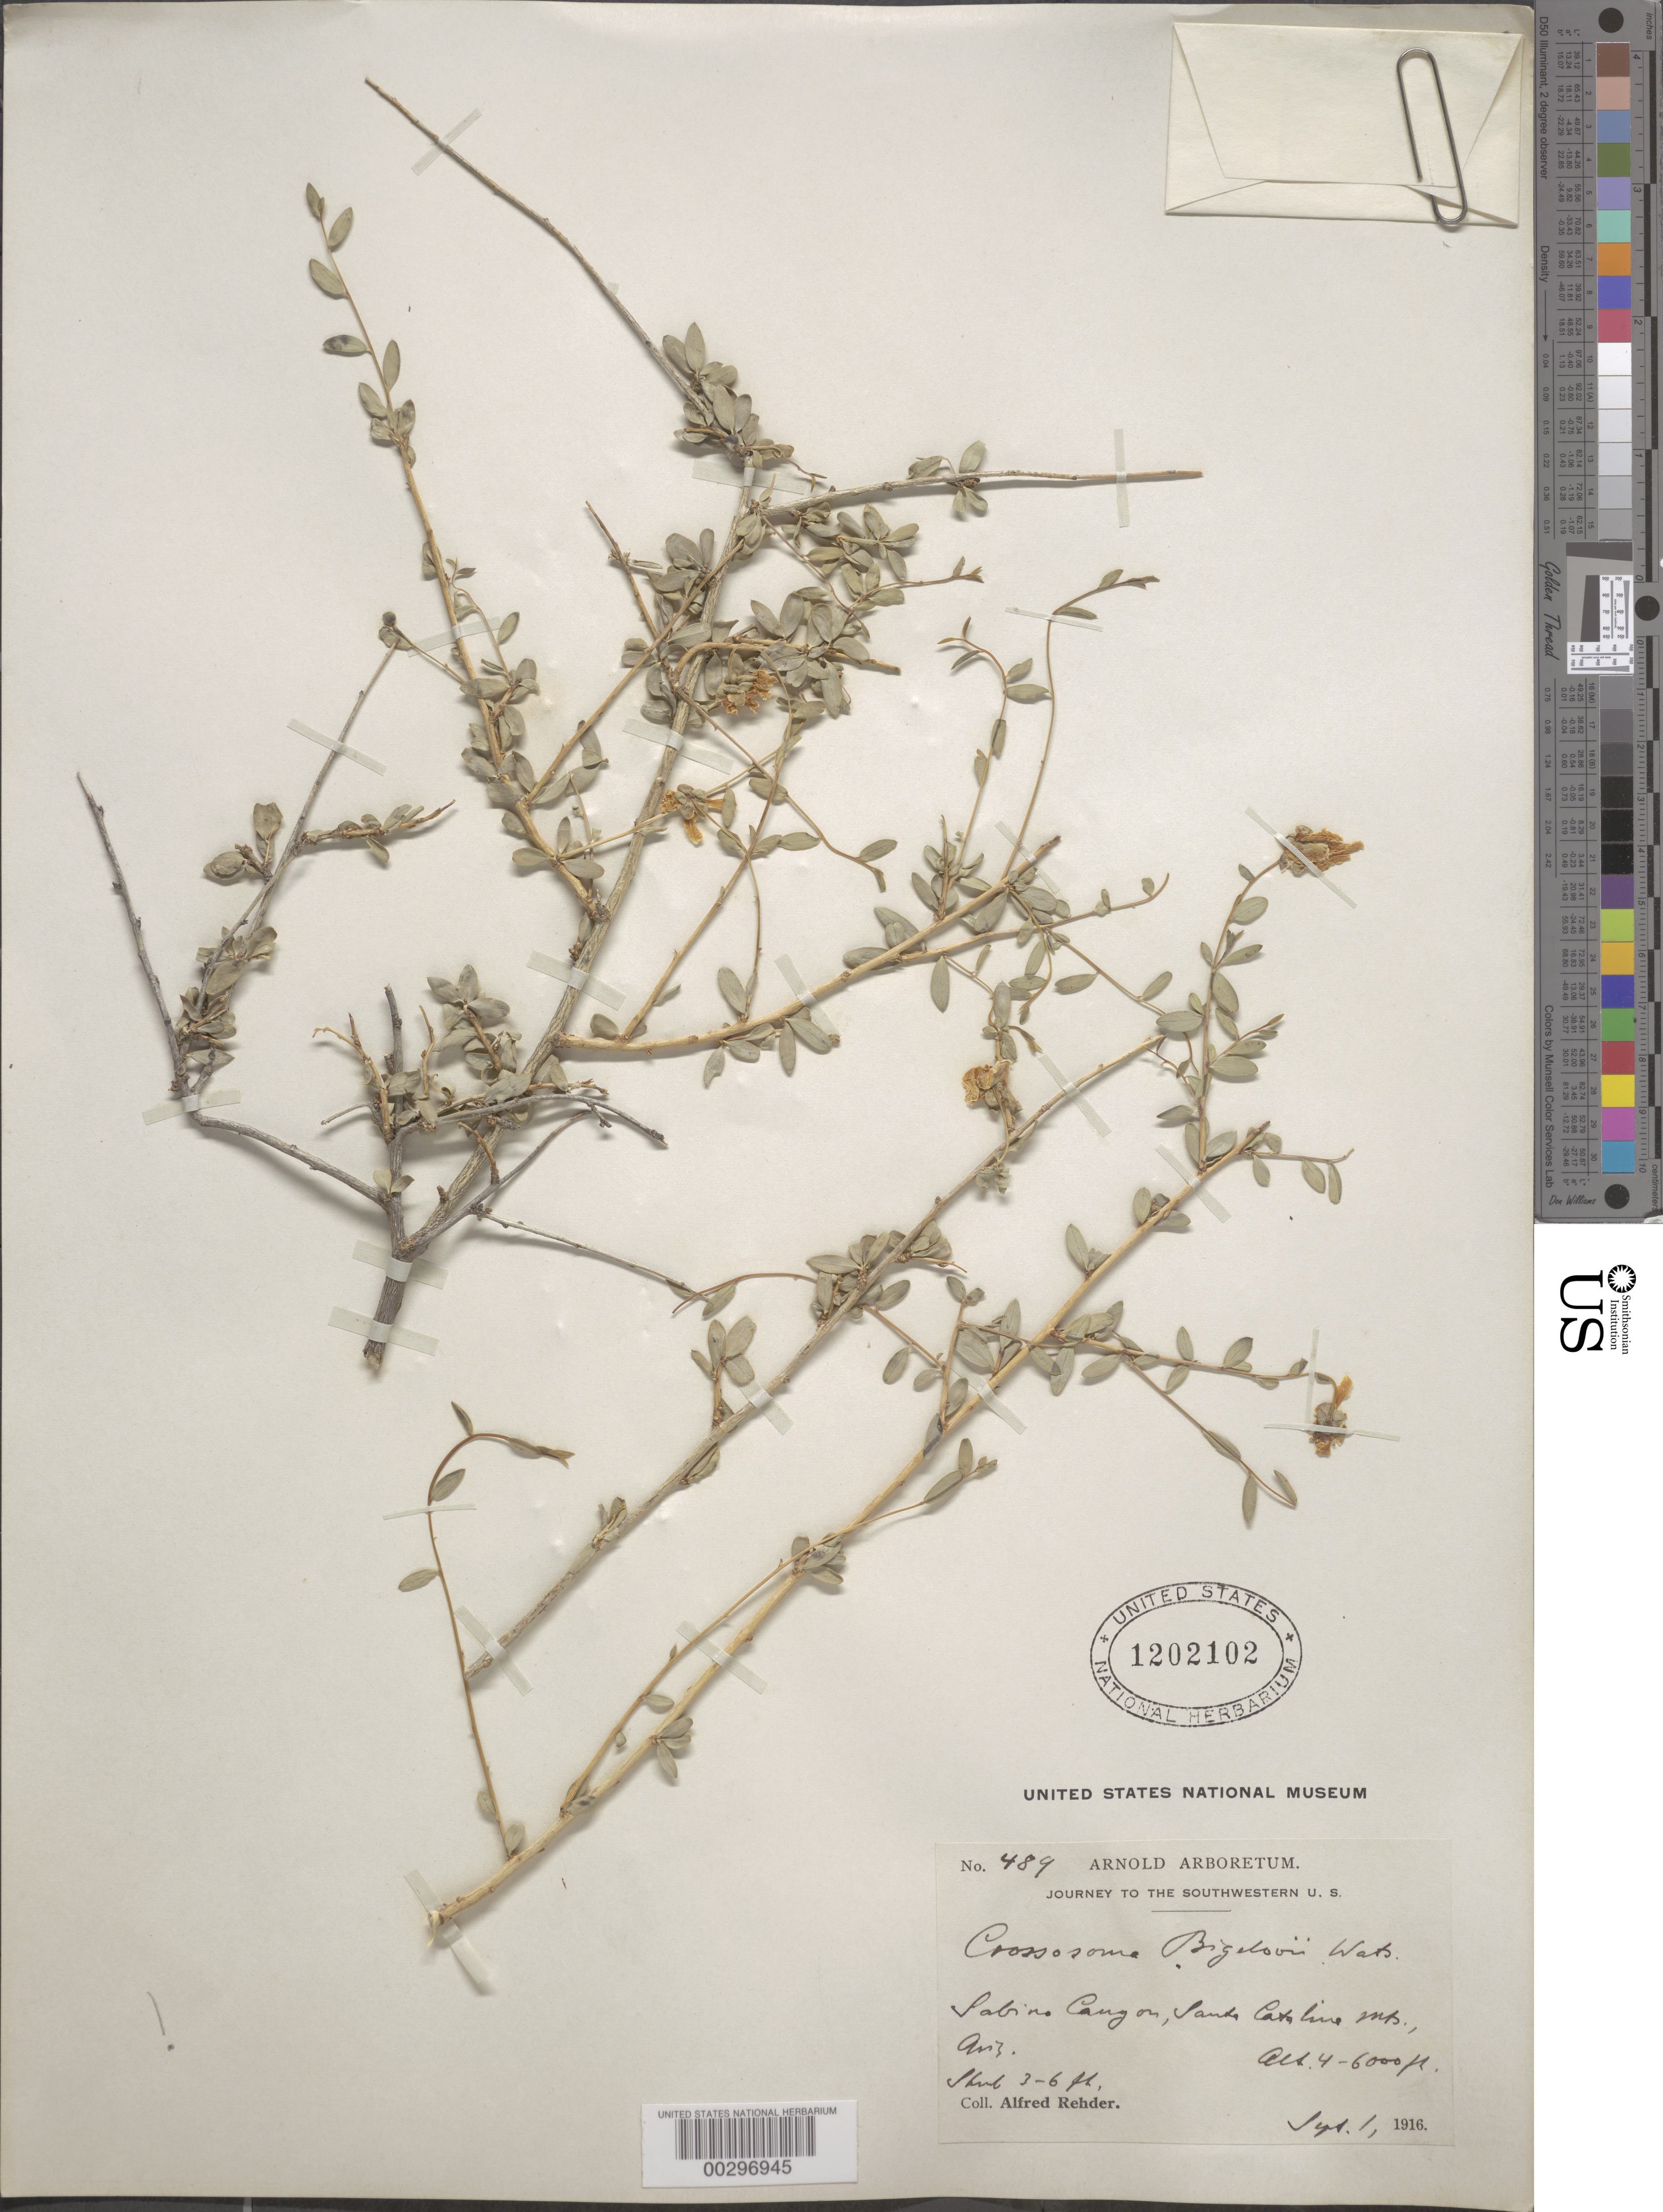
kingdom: Plantae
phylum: Tracheophyta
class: Magnoliopsida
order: Crossosomatales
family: Crossosomataceae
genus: Crossosoma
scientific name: Crossosoma bigelovii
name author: S. Watson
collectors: A. Rehder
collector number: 489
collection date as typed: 01 Sep 1916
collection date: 1916-09-01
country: United States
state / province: Arizona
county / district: Pinal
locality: Sabino canyon, santa catalina mts.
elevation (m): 1219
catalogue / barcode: US 1202102